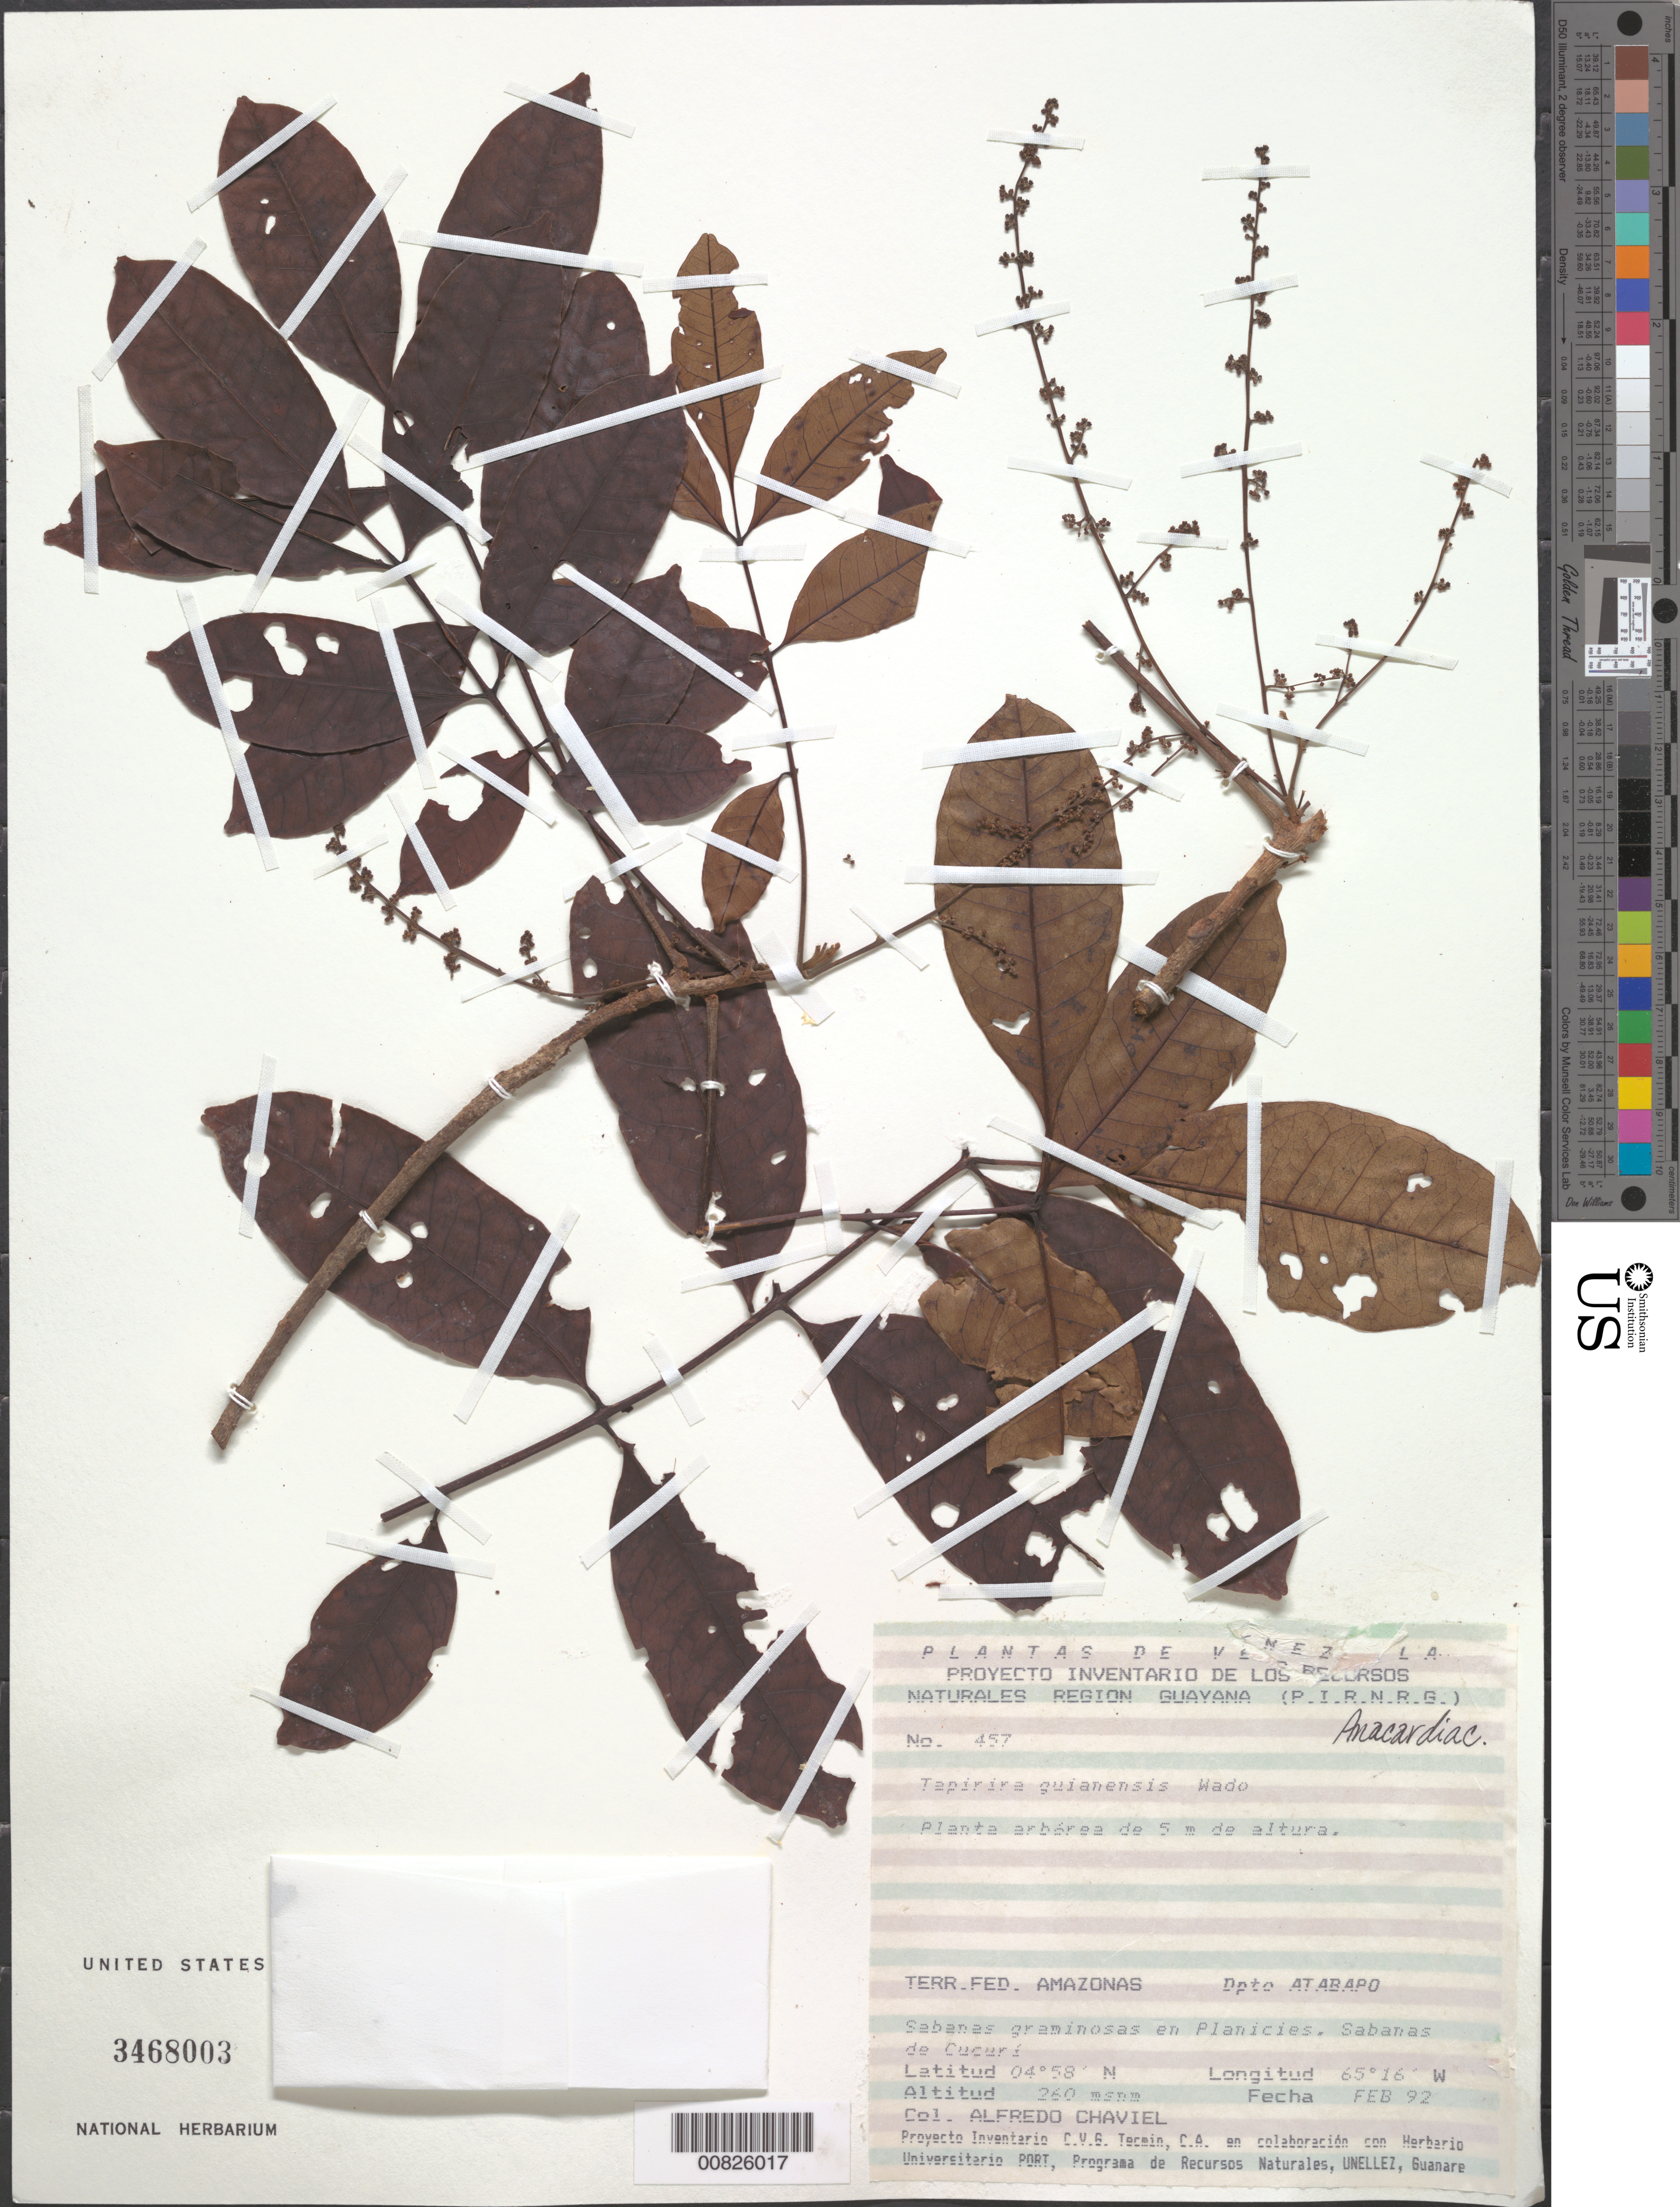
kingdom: Plantae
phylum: Tracheophyta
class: Magnoliopsida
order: Sapindales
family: Anacardiaceae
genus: Tapirira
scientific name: Tapirira guianensis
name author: Aubl.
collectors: A. Chaviel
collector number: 457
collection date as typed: Feb-92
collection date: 1992-02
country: Venezuela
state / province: Amazonas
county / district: Atabapo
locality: Sabanas de Cucuri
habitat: Sabanas graminosas en planicies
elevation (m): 260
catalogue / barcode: US 3468003